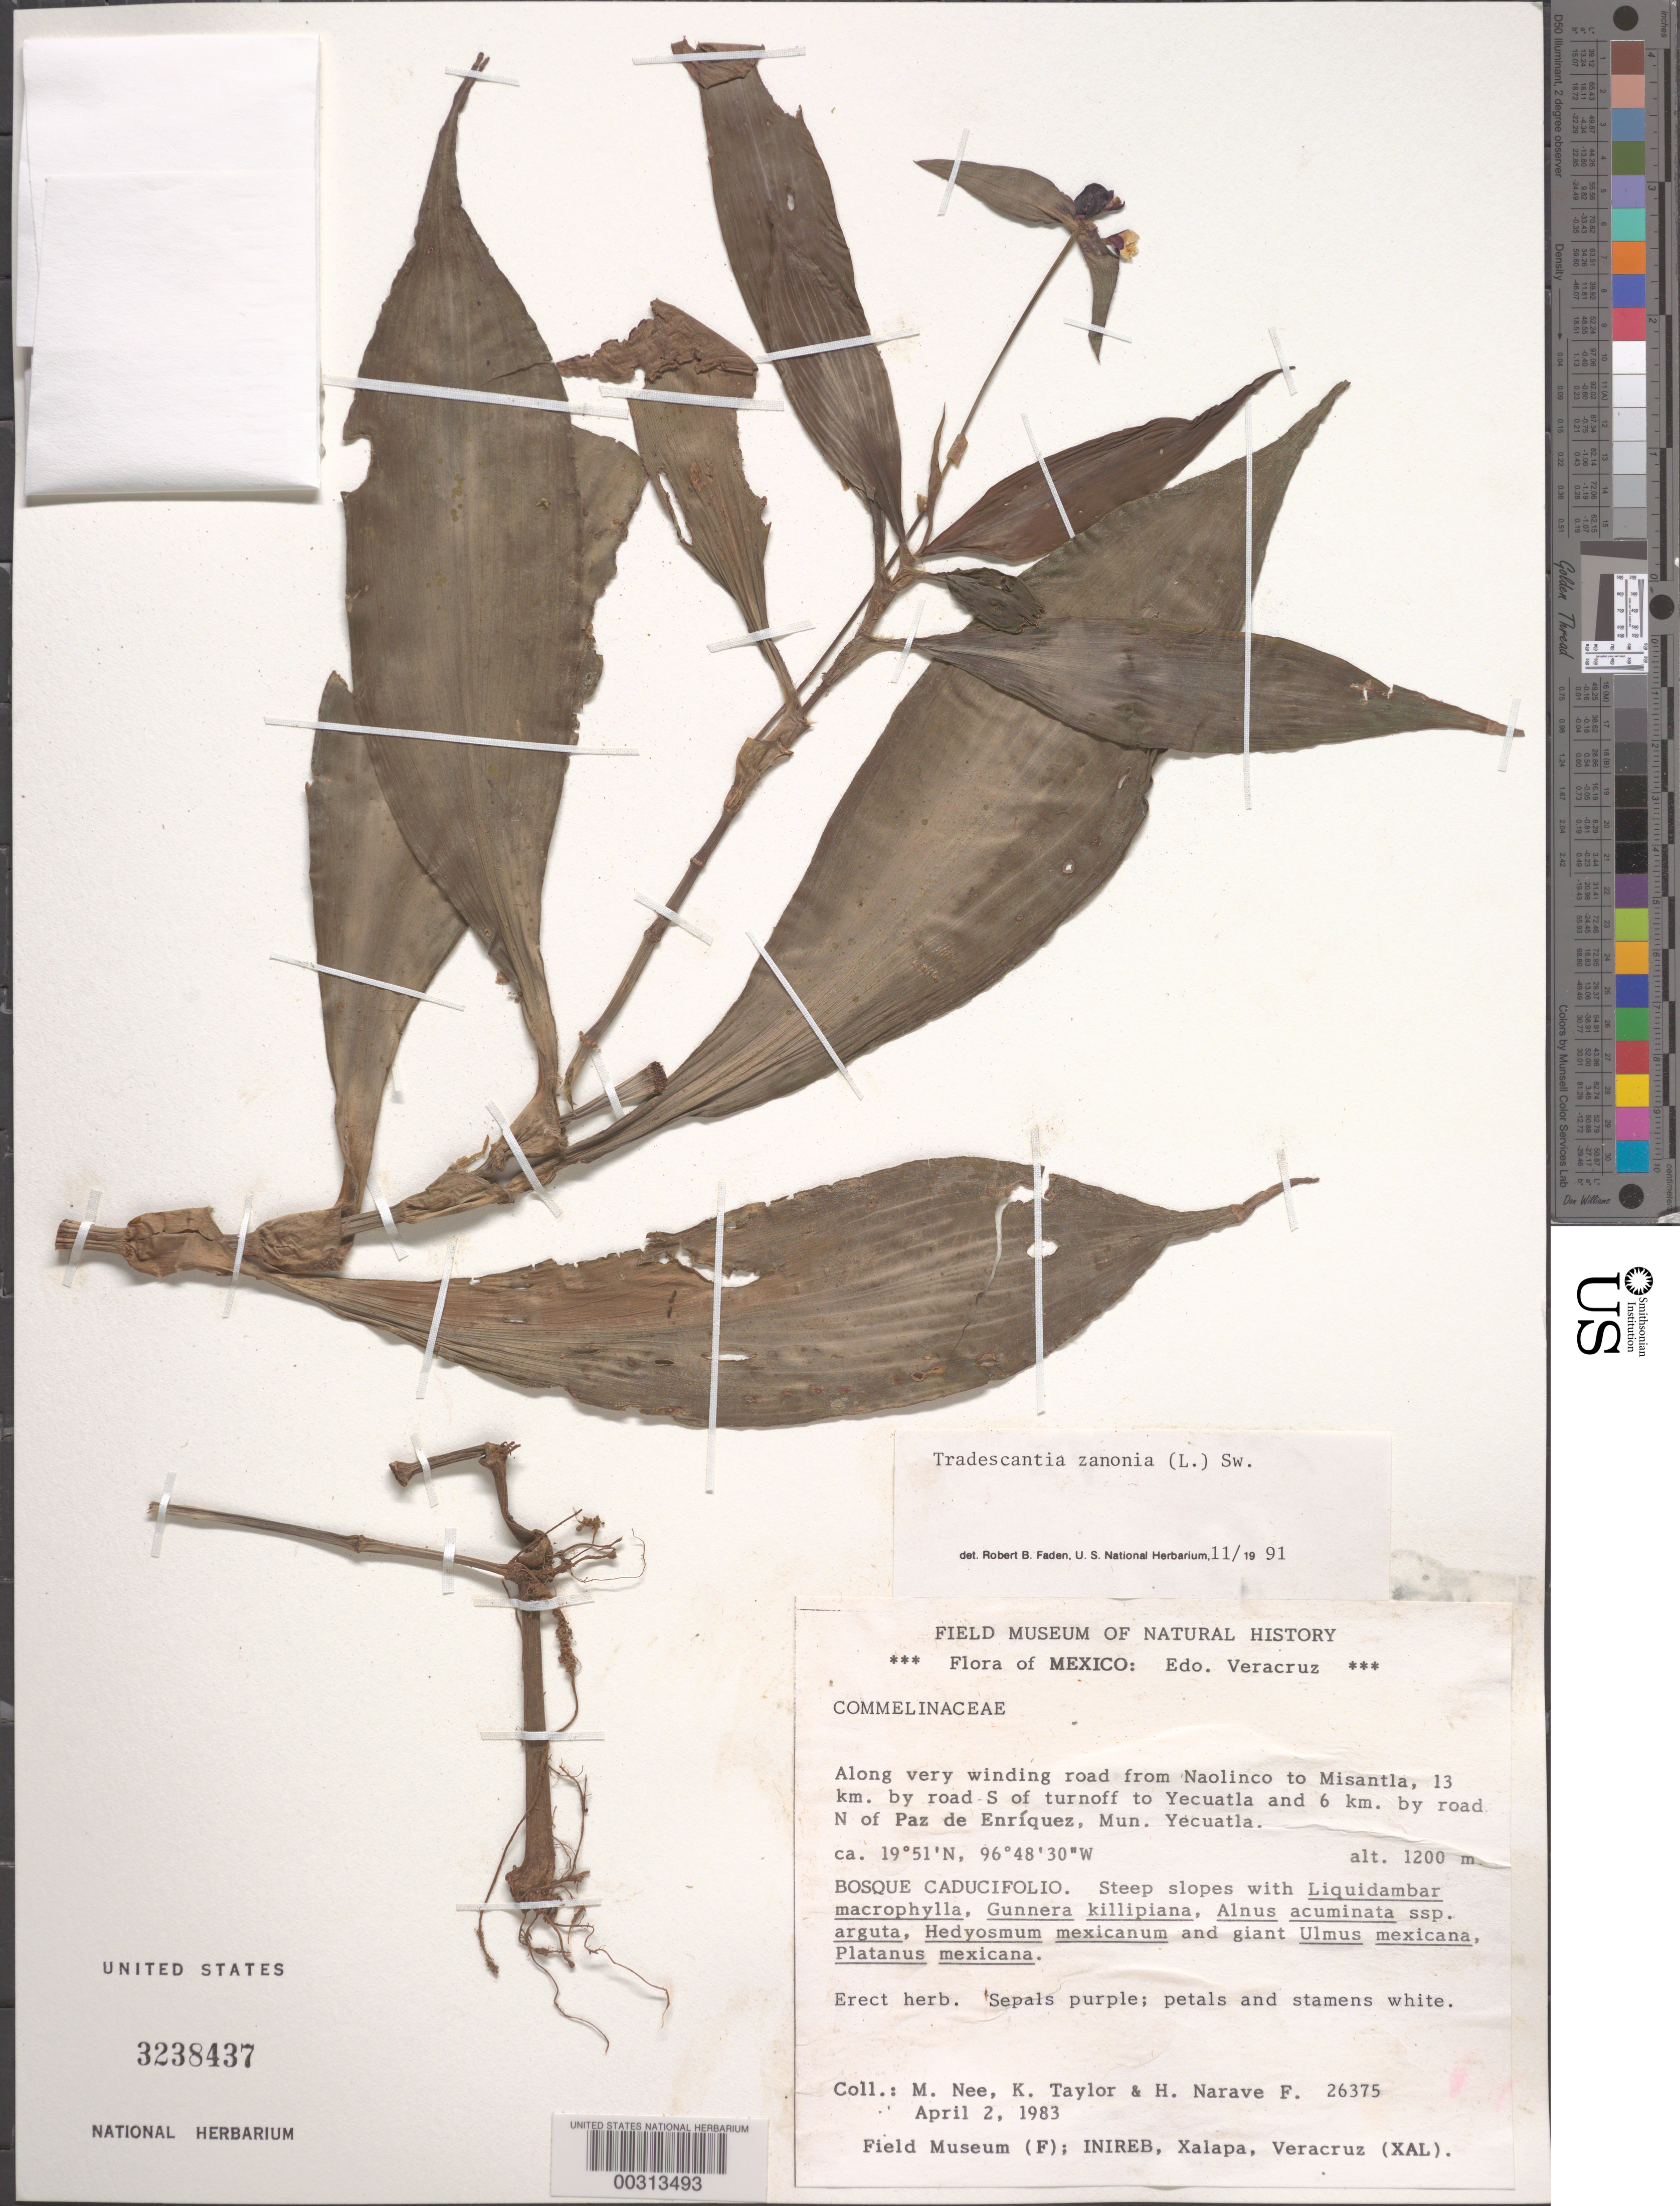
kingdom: Plantae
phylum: Tracheophyta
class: Liliopsida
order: Commelinales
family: Commelinaceae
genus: Tripogandra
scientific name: Tripogandra serrulata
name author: (Vahl) Handlos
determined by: Faden, Robert B., (US), Smithsonian Institution - National Museum of Natural History (UNITED STATES)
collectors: M. Nee, K. Taylor & H. Narave F.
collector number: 26375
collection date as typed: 02 Apr 1983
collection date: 1983-04-02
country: Mexico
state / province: Veracruz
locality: Bosque caducifolio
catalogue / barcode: US 3238437